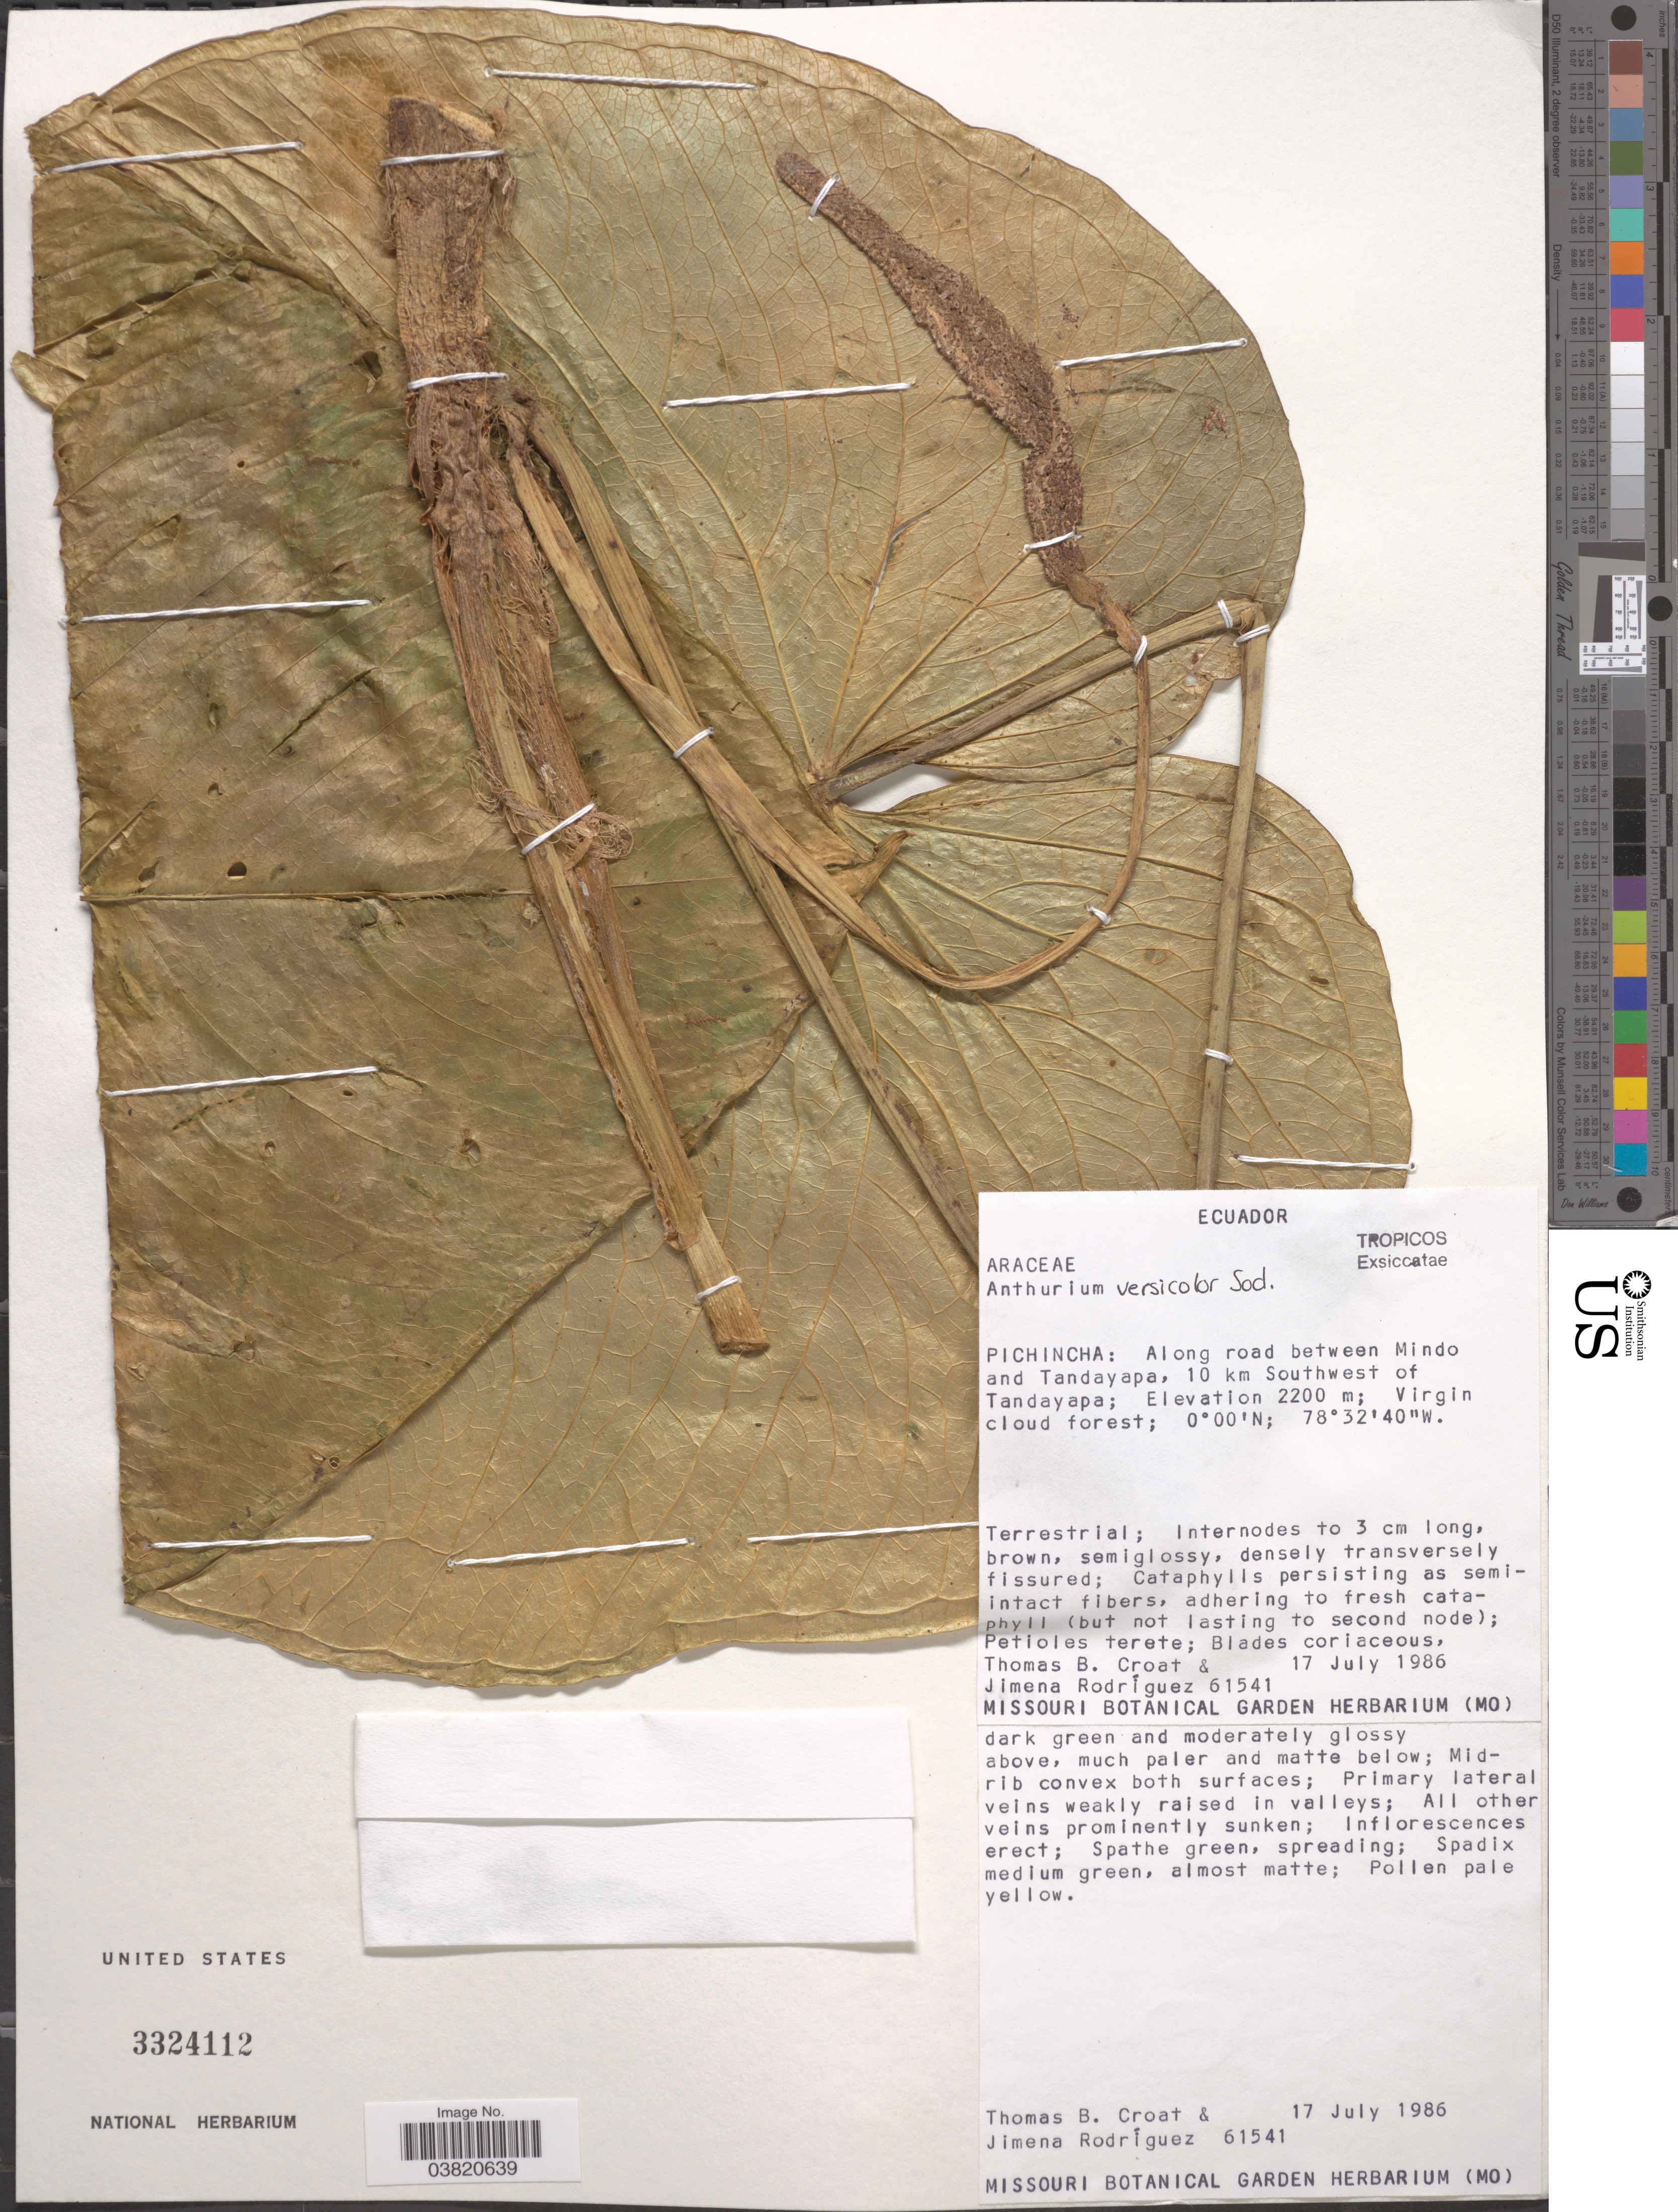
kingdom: Plantae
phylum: Tracheophyta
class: Liliopsida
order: Alismatales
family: Araceae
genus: Anthurium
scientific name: Anthurium versicolor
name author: Sodiro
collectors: T. B. Croat & J. Rodríguez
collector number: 61541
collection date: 1986-07-17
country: Ecuador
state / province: Pichincha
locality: Along road between Mindo and Tandayapa, 10 km Southwest of Tandayapa.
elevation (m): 2200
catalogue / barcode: US 3324112